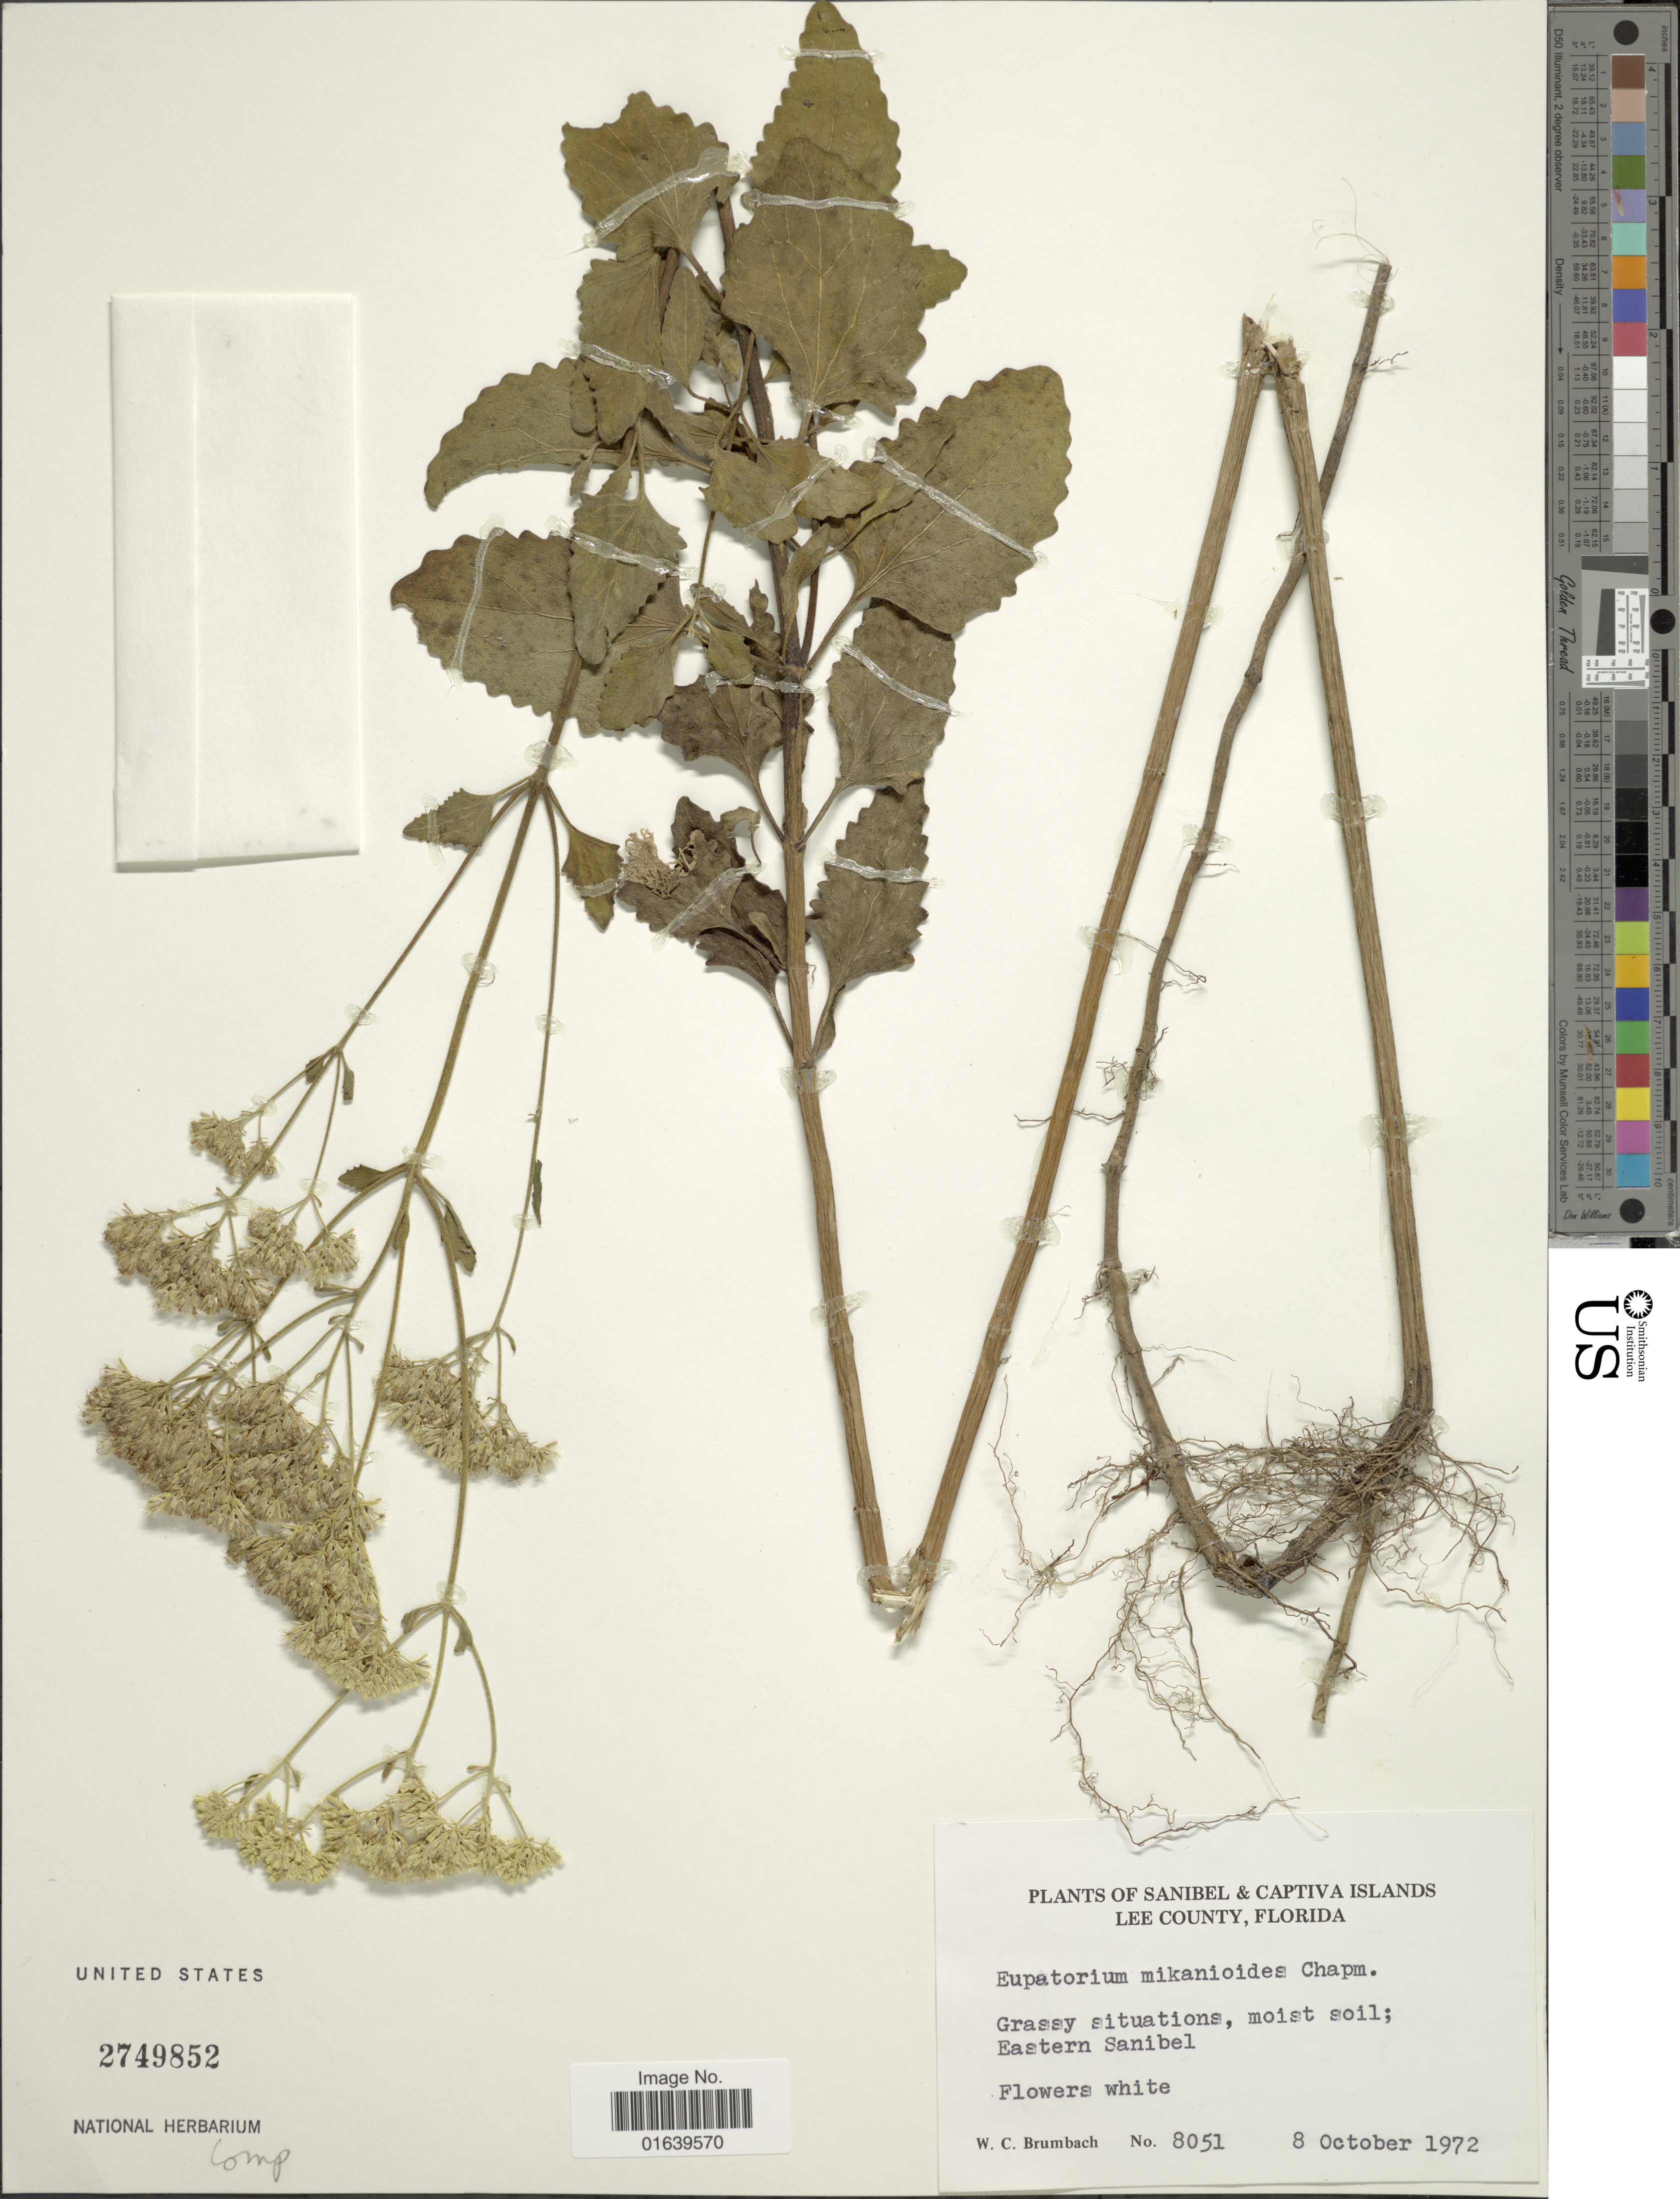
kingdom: Plantae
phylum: Tracheophyta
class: Magnoliopsida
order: Asterales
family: Asteraceae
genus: Eupatorium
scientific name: Eupatorium mikanioides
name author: Chapman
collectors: W. C. Brumbach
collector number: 8051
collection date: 1972-10-08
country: United States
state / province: Florida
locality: Eastern Sanibel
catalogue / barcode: US 2749852